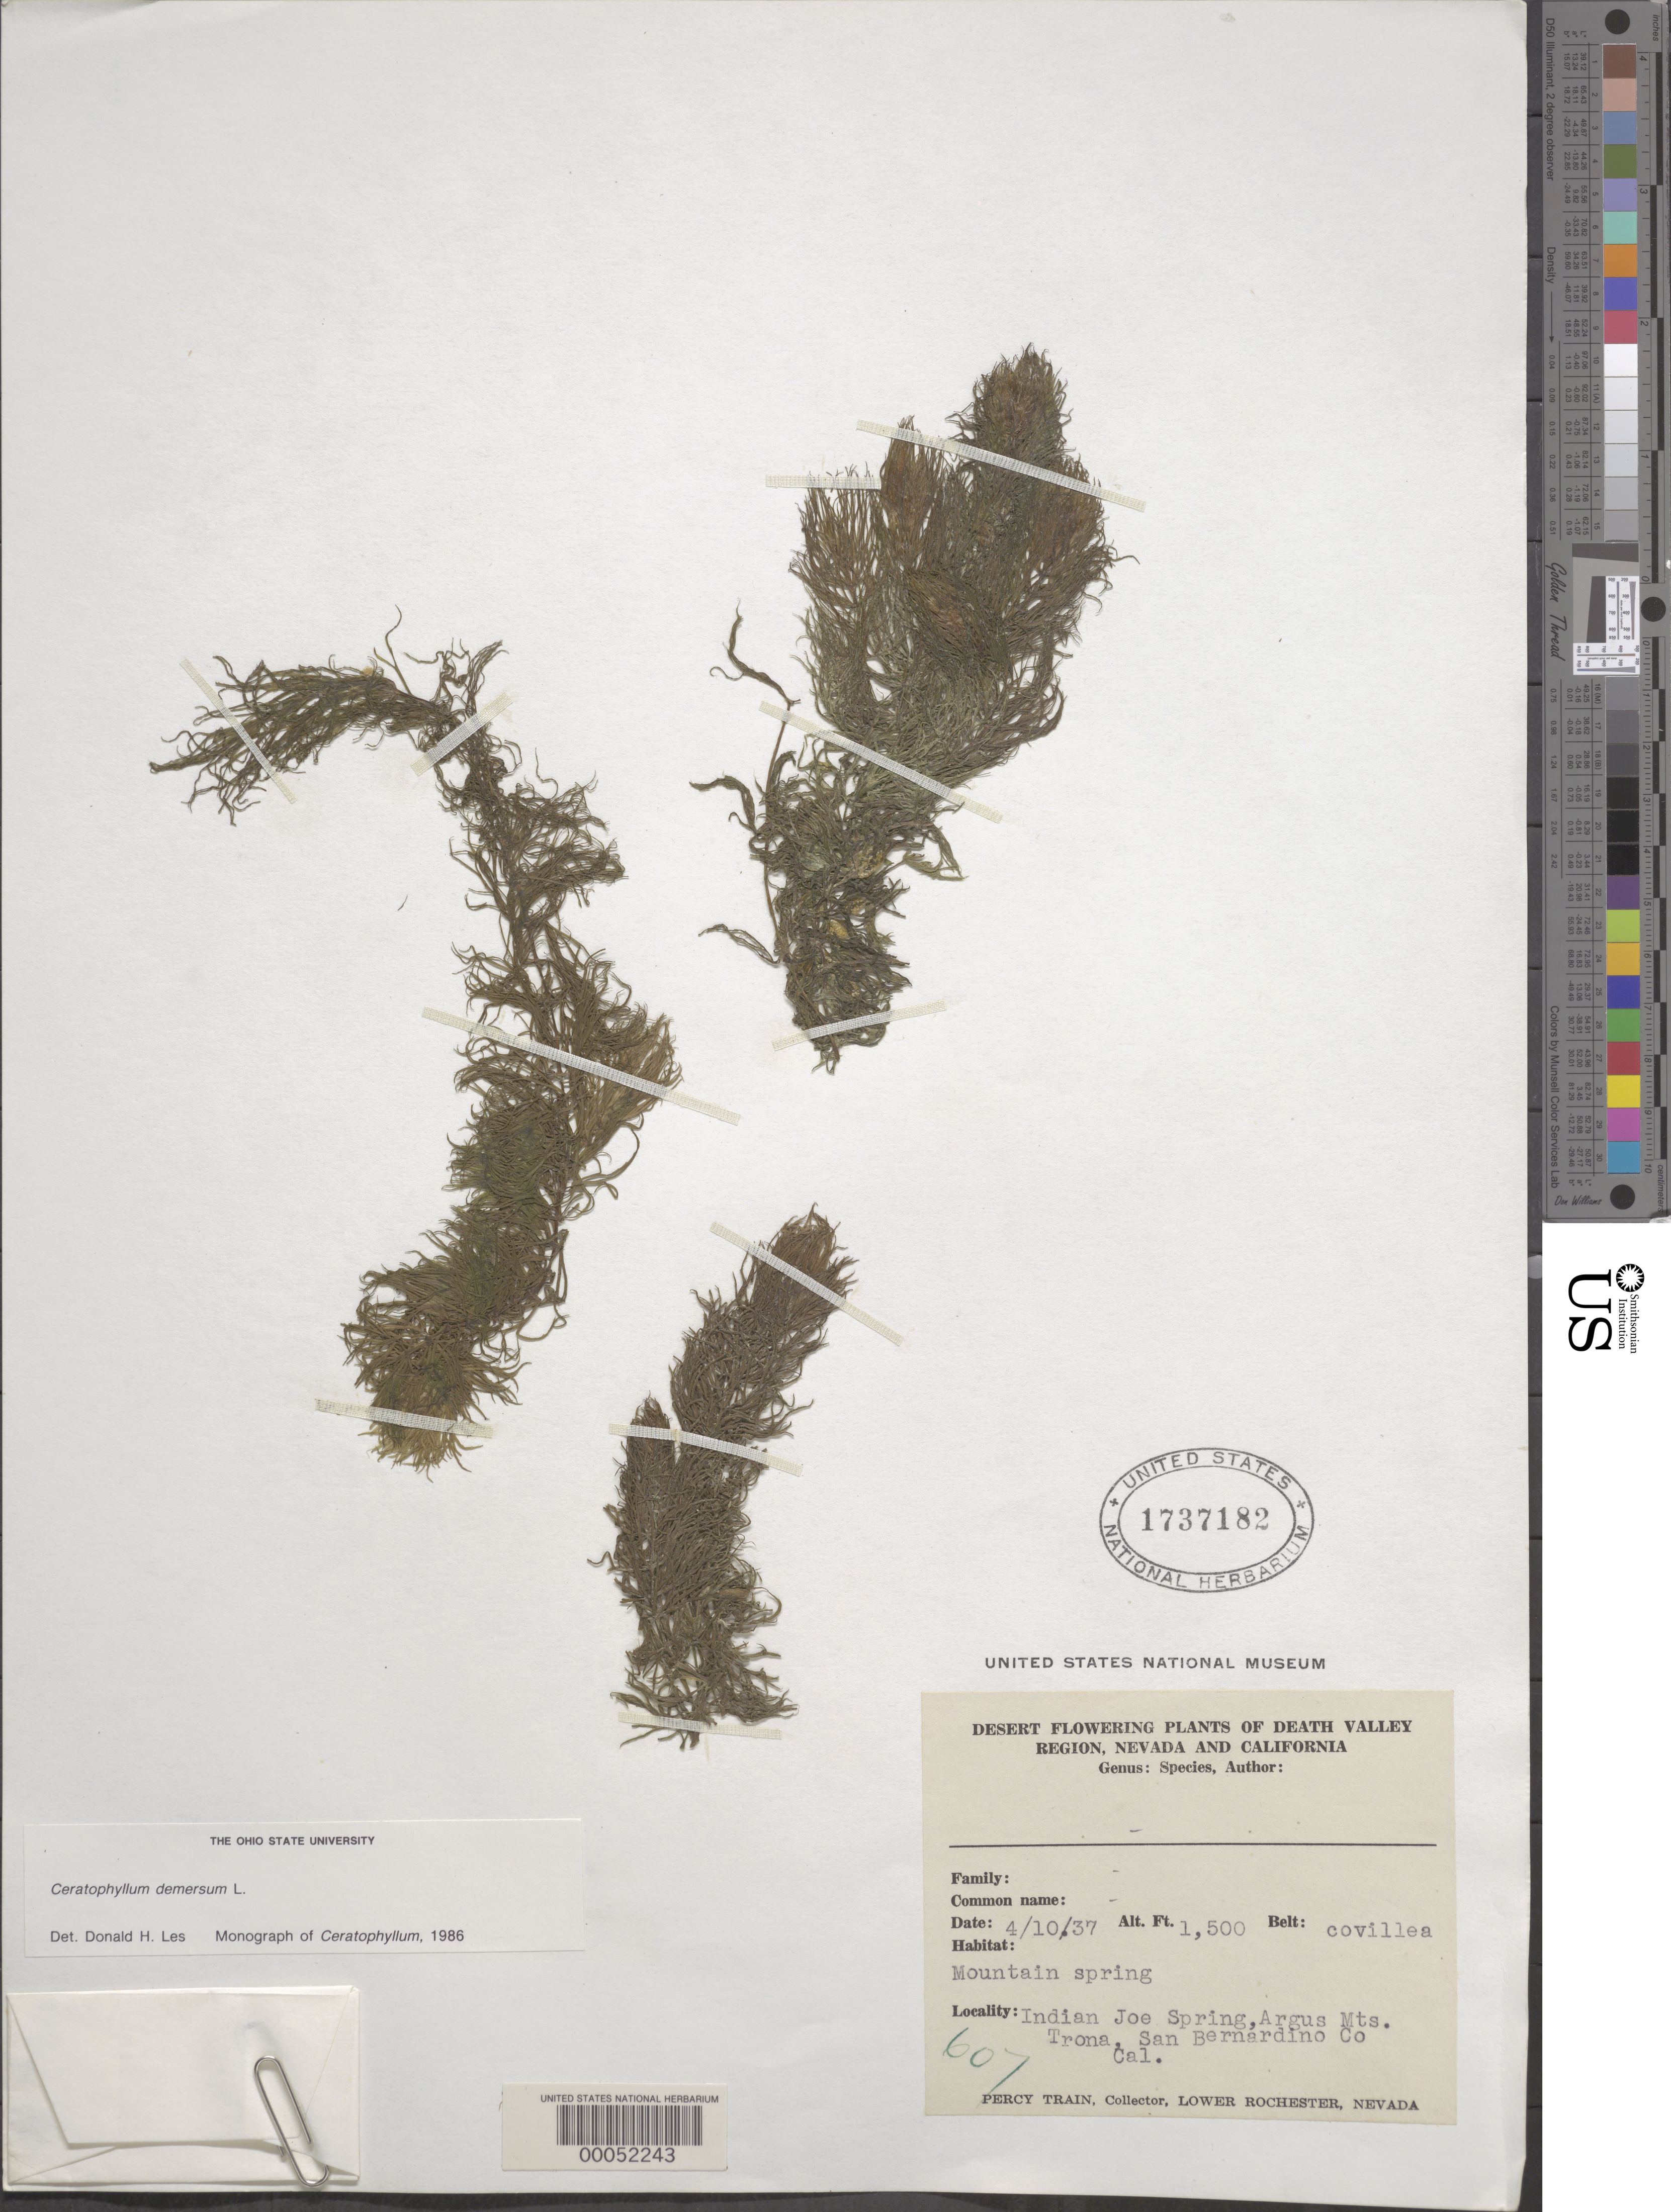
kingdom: Plantae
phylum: Tracheophyta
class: Magnoliopsida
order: Ceratophyllales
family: Ceratophyllaceae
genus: Ceratophyllum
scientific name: Ceratophyllum demersum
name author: L.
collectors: P. Train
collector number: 607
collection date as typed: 04 Oct 1937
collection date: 1937-10-04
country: United States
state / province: California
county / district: San Bernardino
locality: Mountain spring, indian joe spring, argus mts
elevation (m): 457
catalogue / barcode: US 1737182